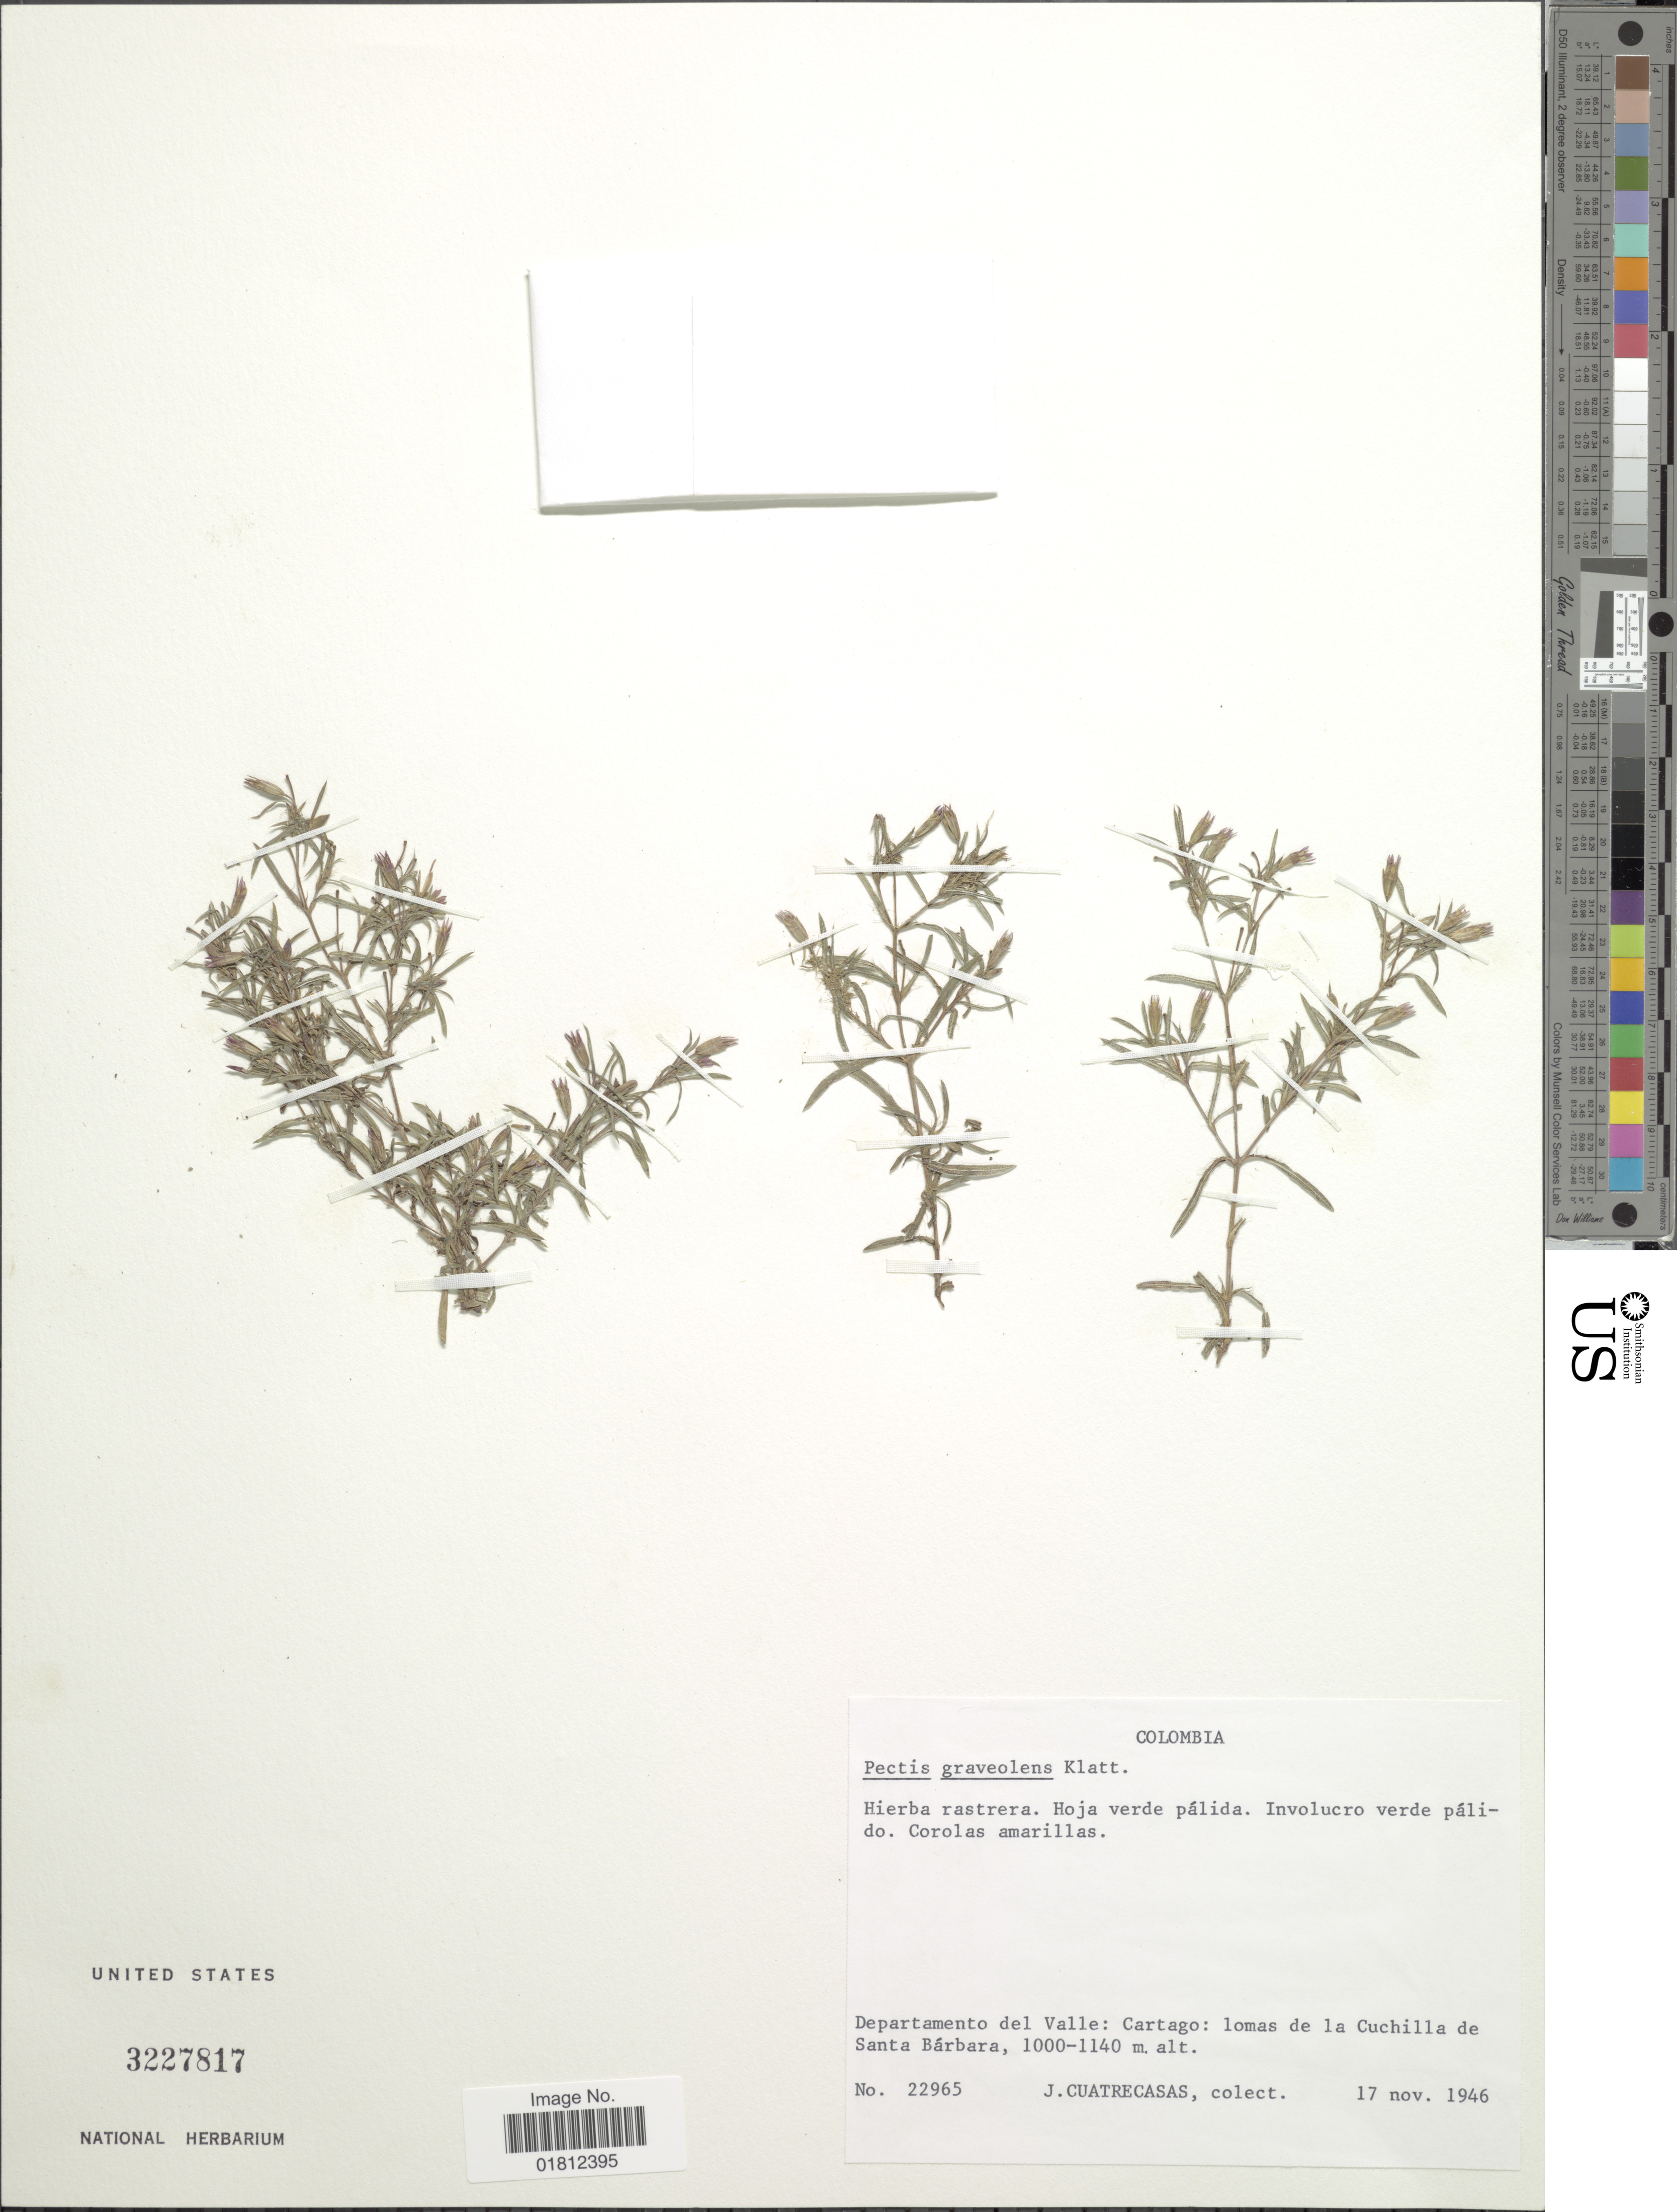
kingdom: Plantae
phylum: Tracheophyta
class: Magnoliopsida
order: Asterales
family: Asteraceae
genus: Pectis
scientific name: Pectis graveolens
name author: Klatt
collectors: J. Cuatrecasas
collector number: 22965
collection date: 1946-11-17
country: Colombia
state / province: Valle del Cauca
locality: Del Valle: Cartago: lomas de la Cuchilla de Santa Bárbara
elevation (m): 1000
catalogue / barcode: US 3227817